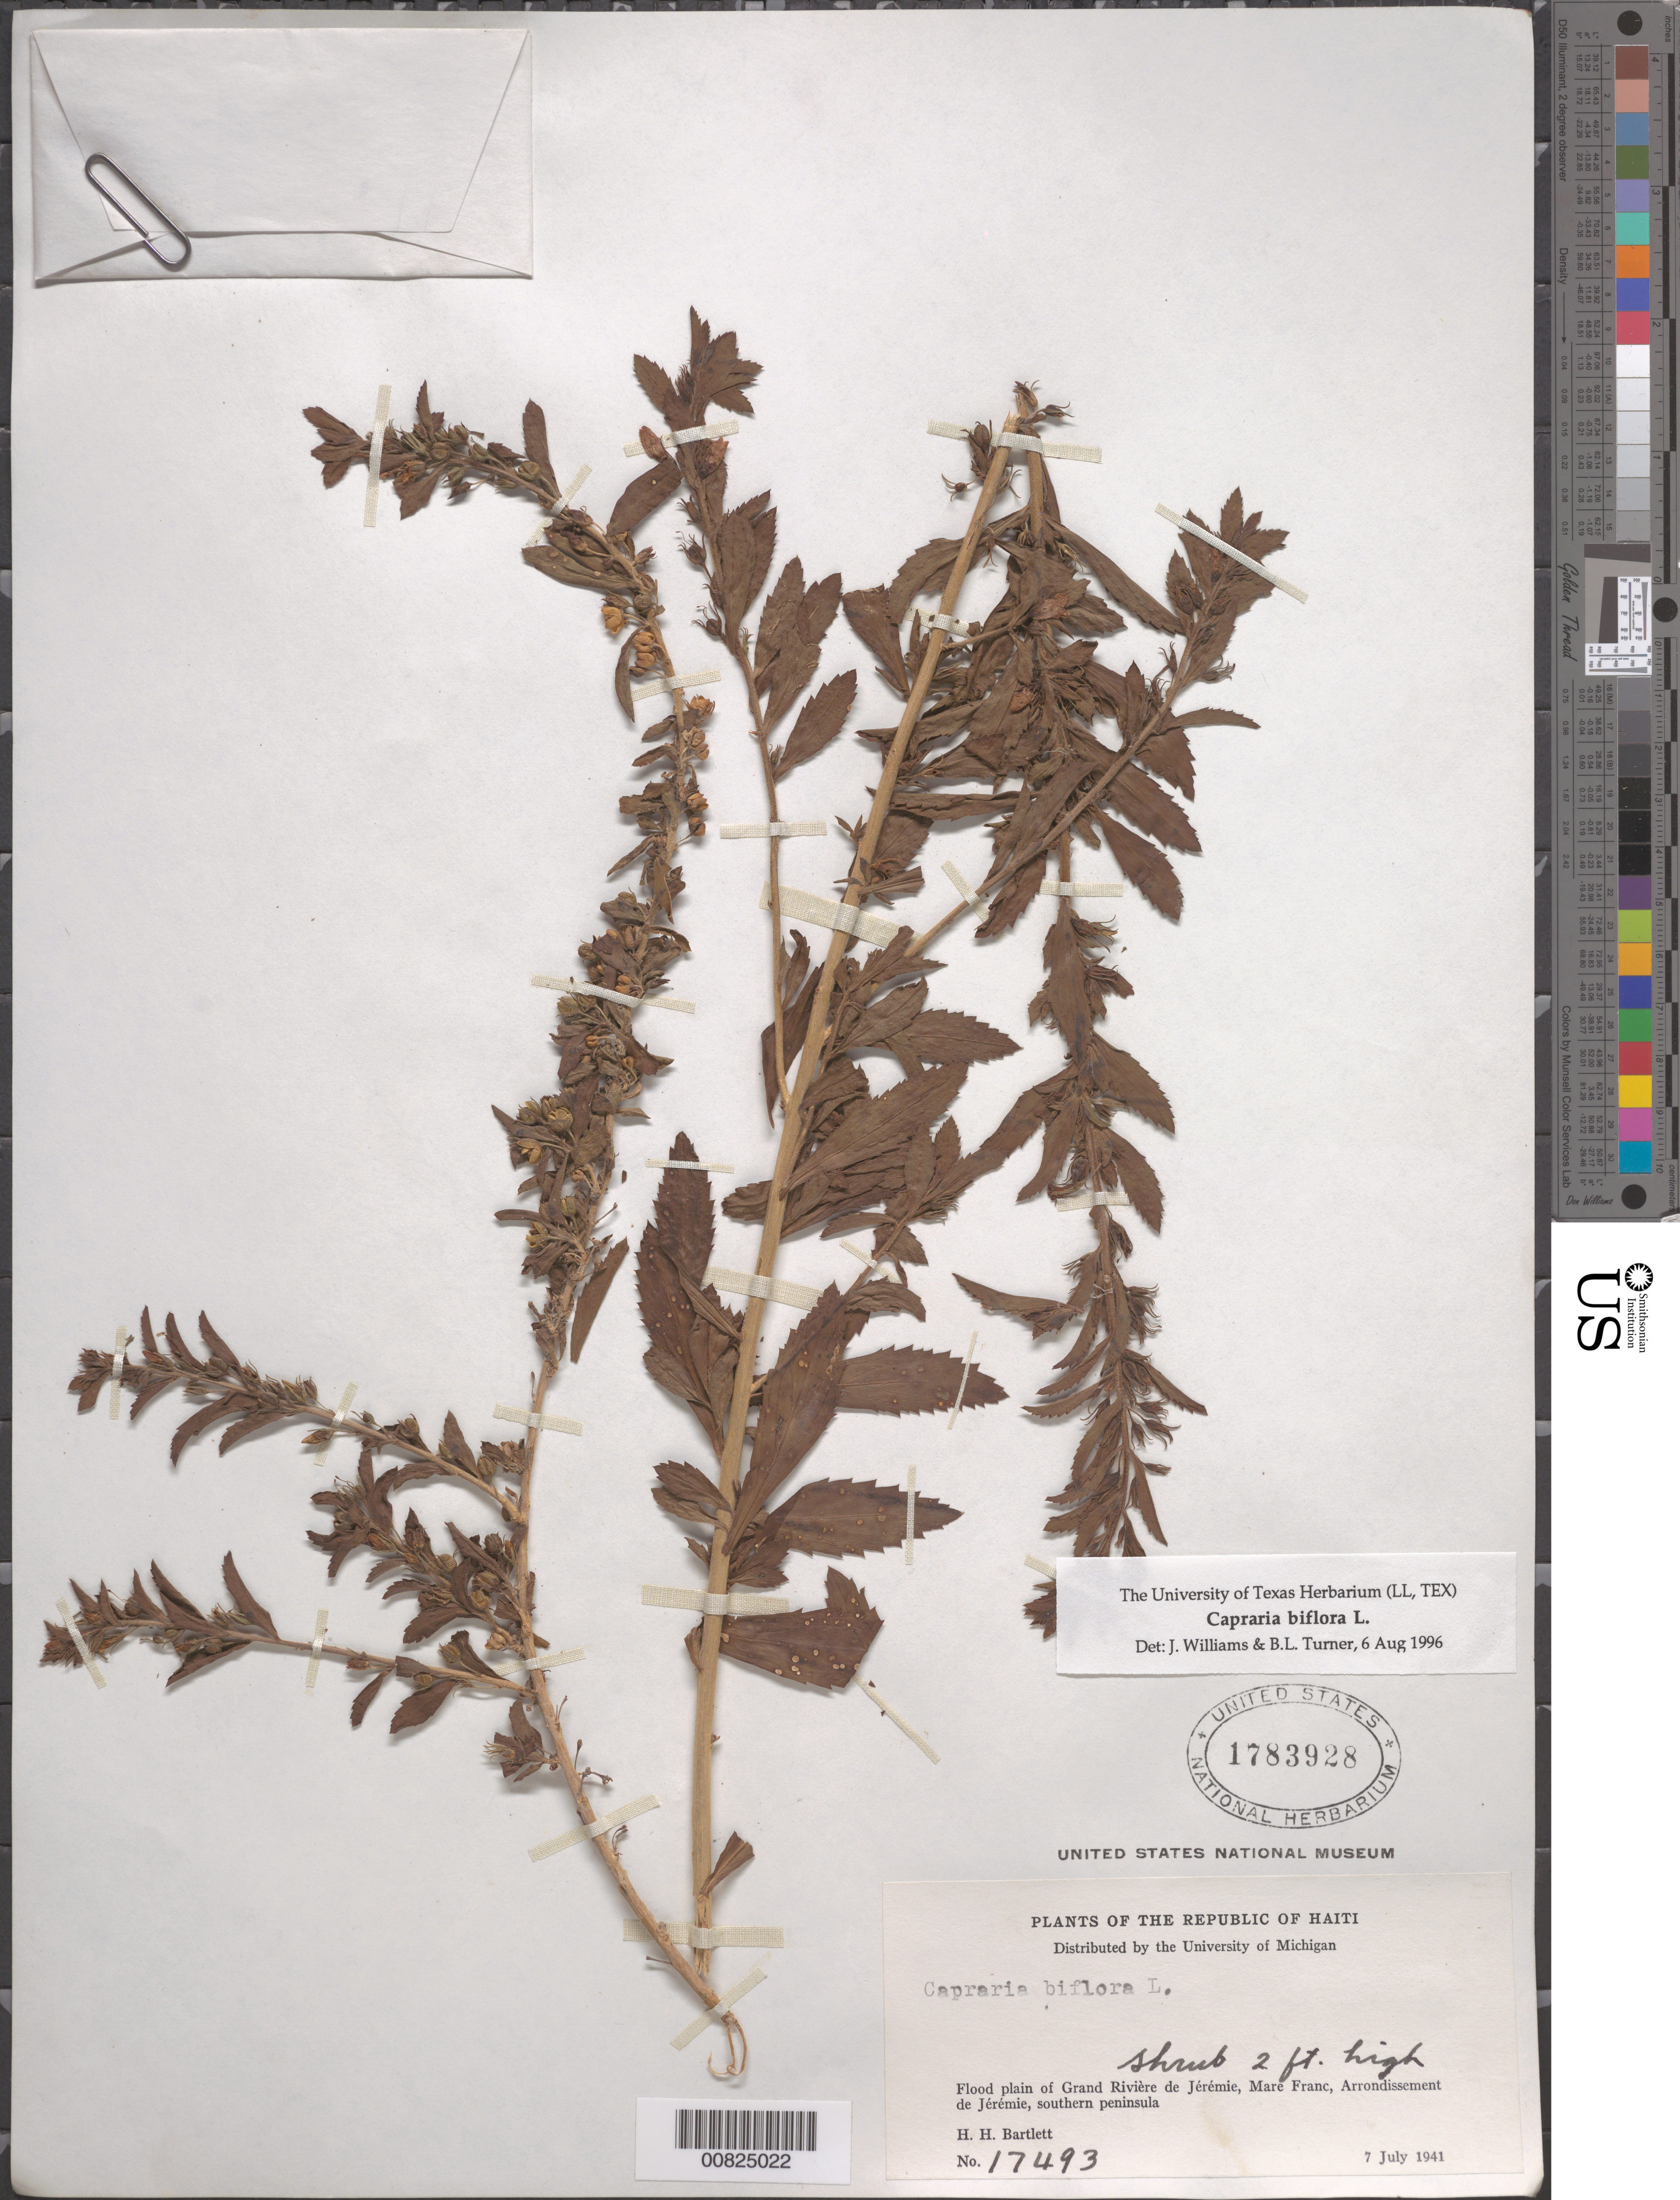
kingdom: Plantae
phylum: Tracheophyta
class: Magnoliopsida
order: Lamiales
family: Scrophulariaceae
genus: Capraria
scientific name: Capraria biflora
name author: L.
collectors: H. H. Bartlett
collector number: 17493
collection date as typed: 07 Jul 1941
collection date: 1941-07-07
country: Haiti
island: Hispaniola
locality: Grand Rivière de Jérémie, Mare Franc, Arrondissement de Jérémie, southern peninsula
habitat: Flood plain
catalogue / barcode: US 1783928